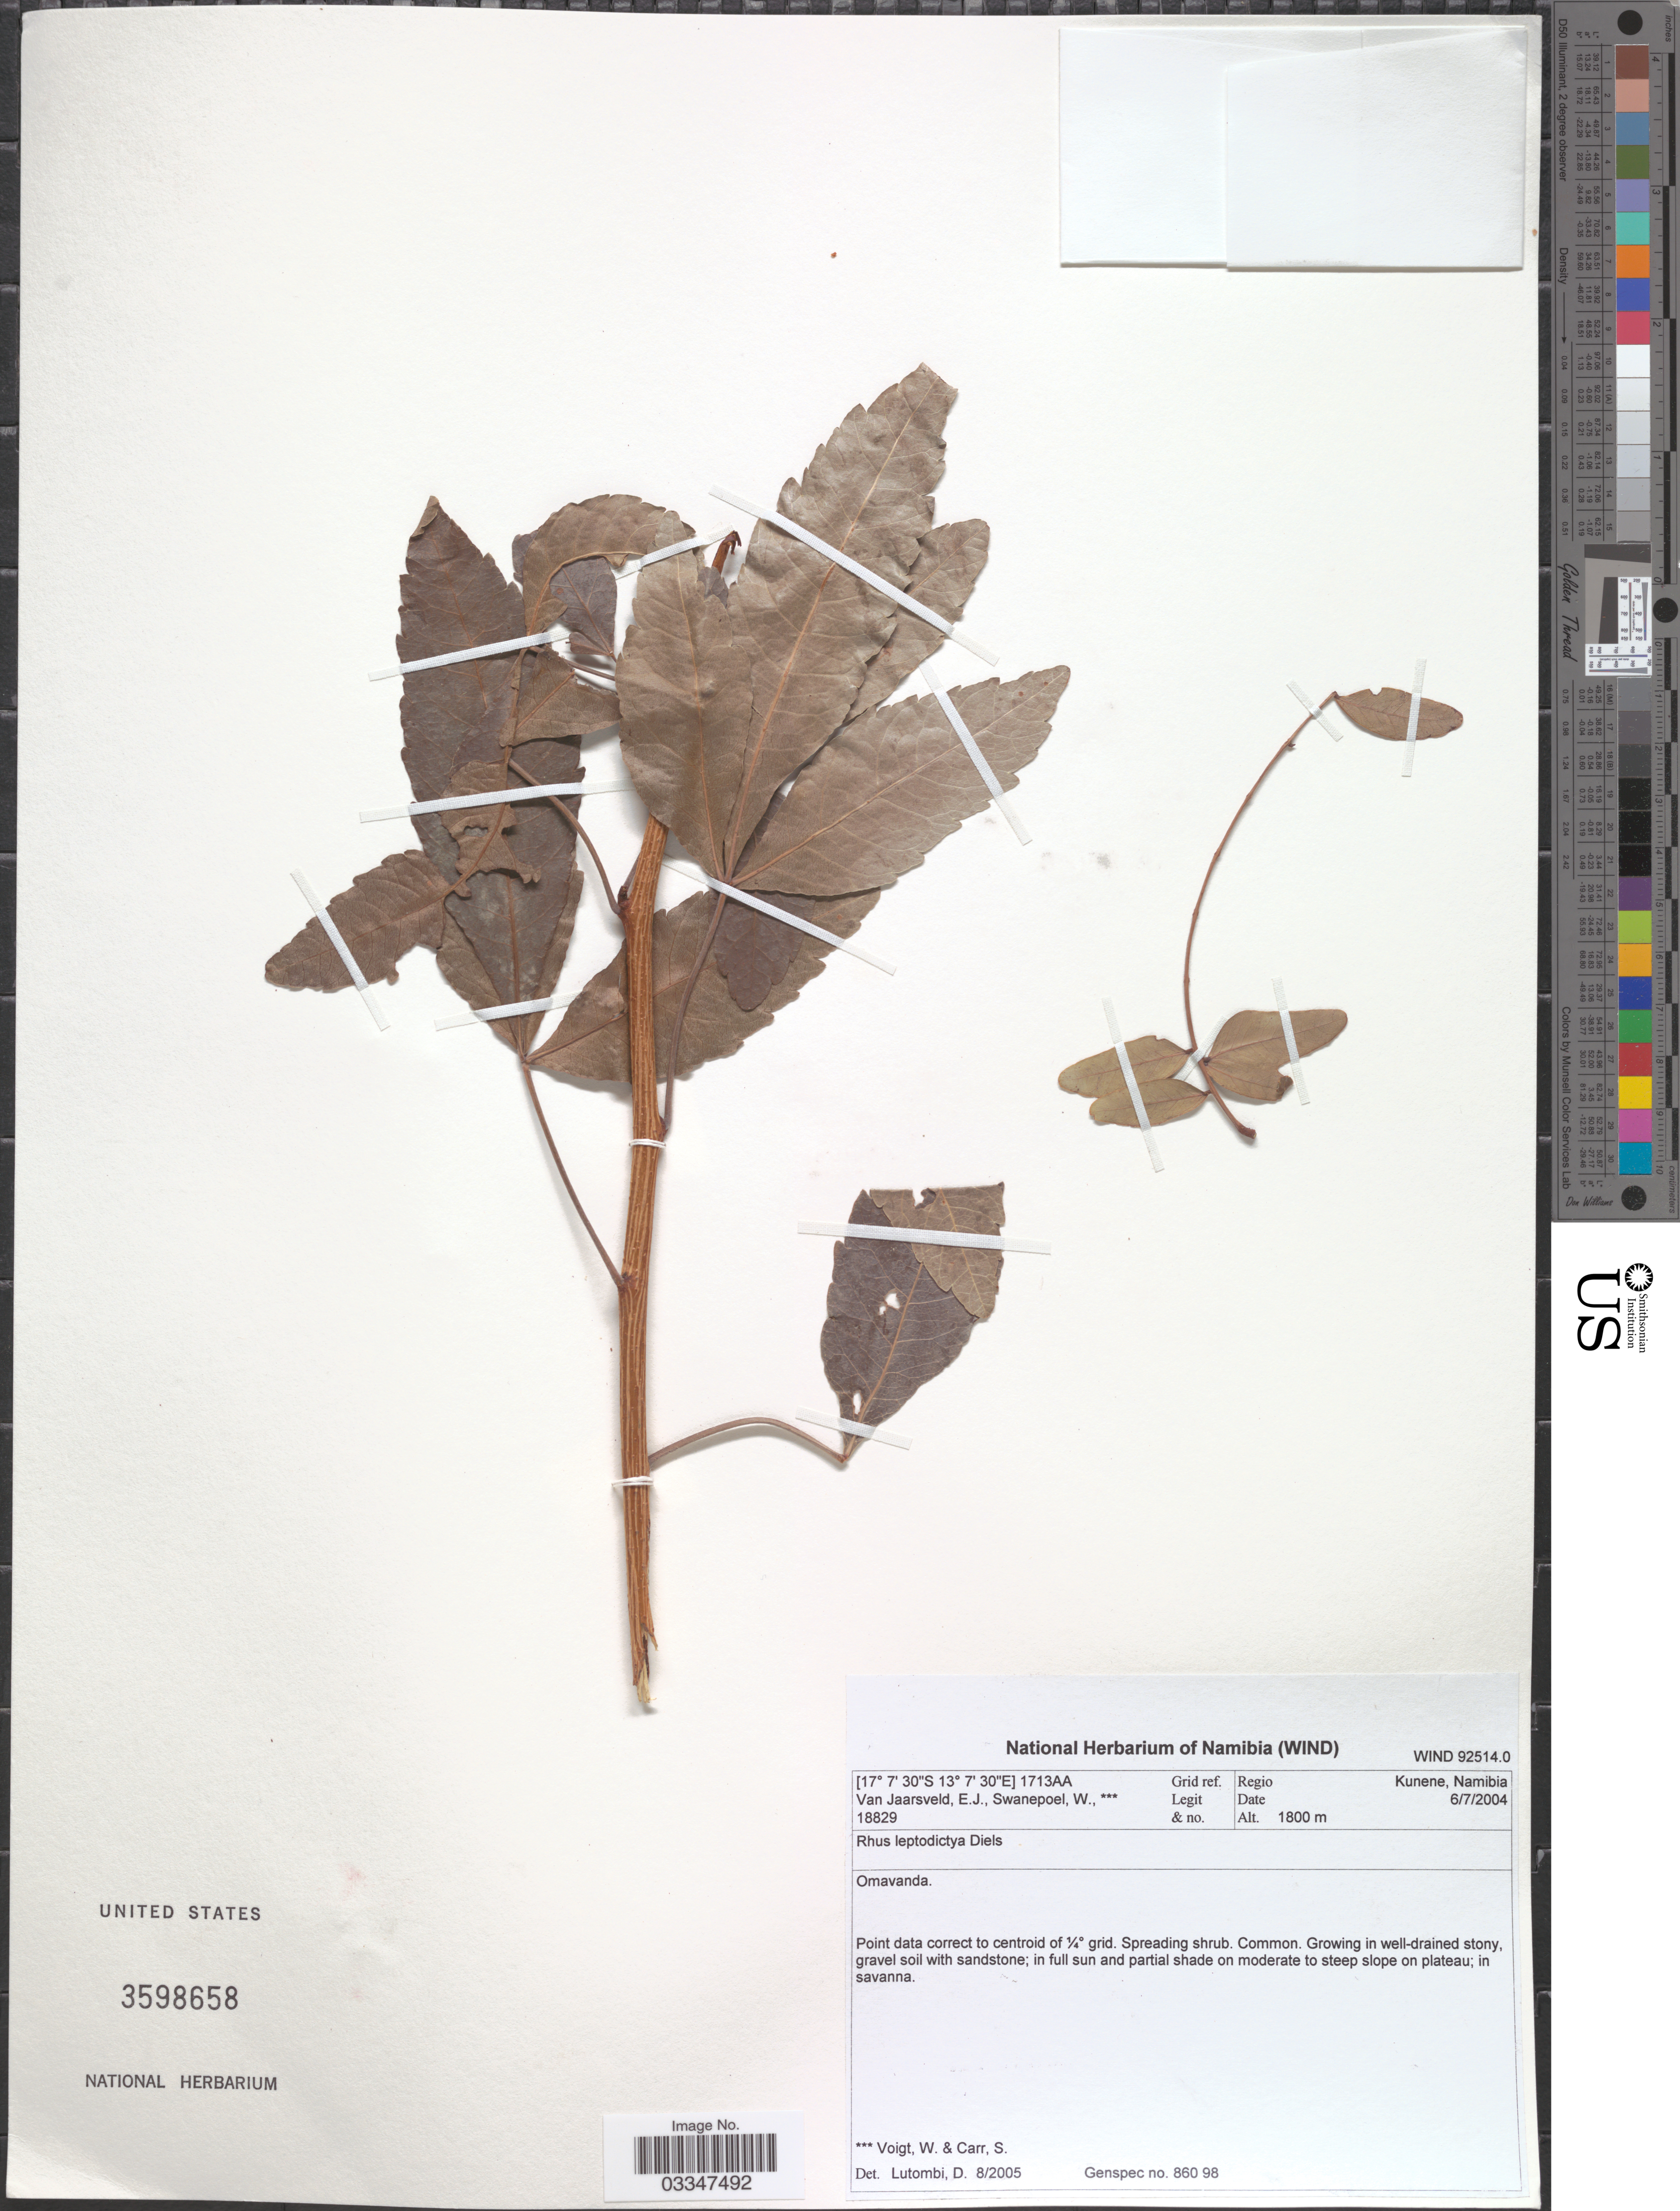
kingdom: Plantae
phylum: Tracheophyta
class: Magnoliopsida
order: Sapindales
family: Anacardiaceae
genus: Rhus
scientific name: Rhus leptodictya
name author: Diels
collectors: E. van Jaarsveld, W. Swanepoel, W. Voigt & S. Carr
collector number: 18829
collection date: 2004-07-06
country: Namibia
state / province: Kunene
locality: Regio Kunene, Namibia. Grid ref. 1713AA. Omavanda.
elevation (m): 1800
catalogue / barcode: US 3598658